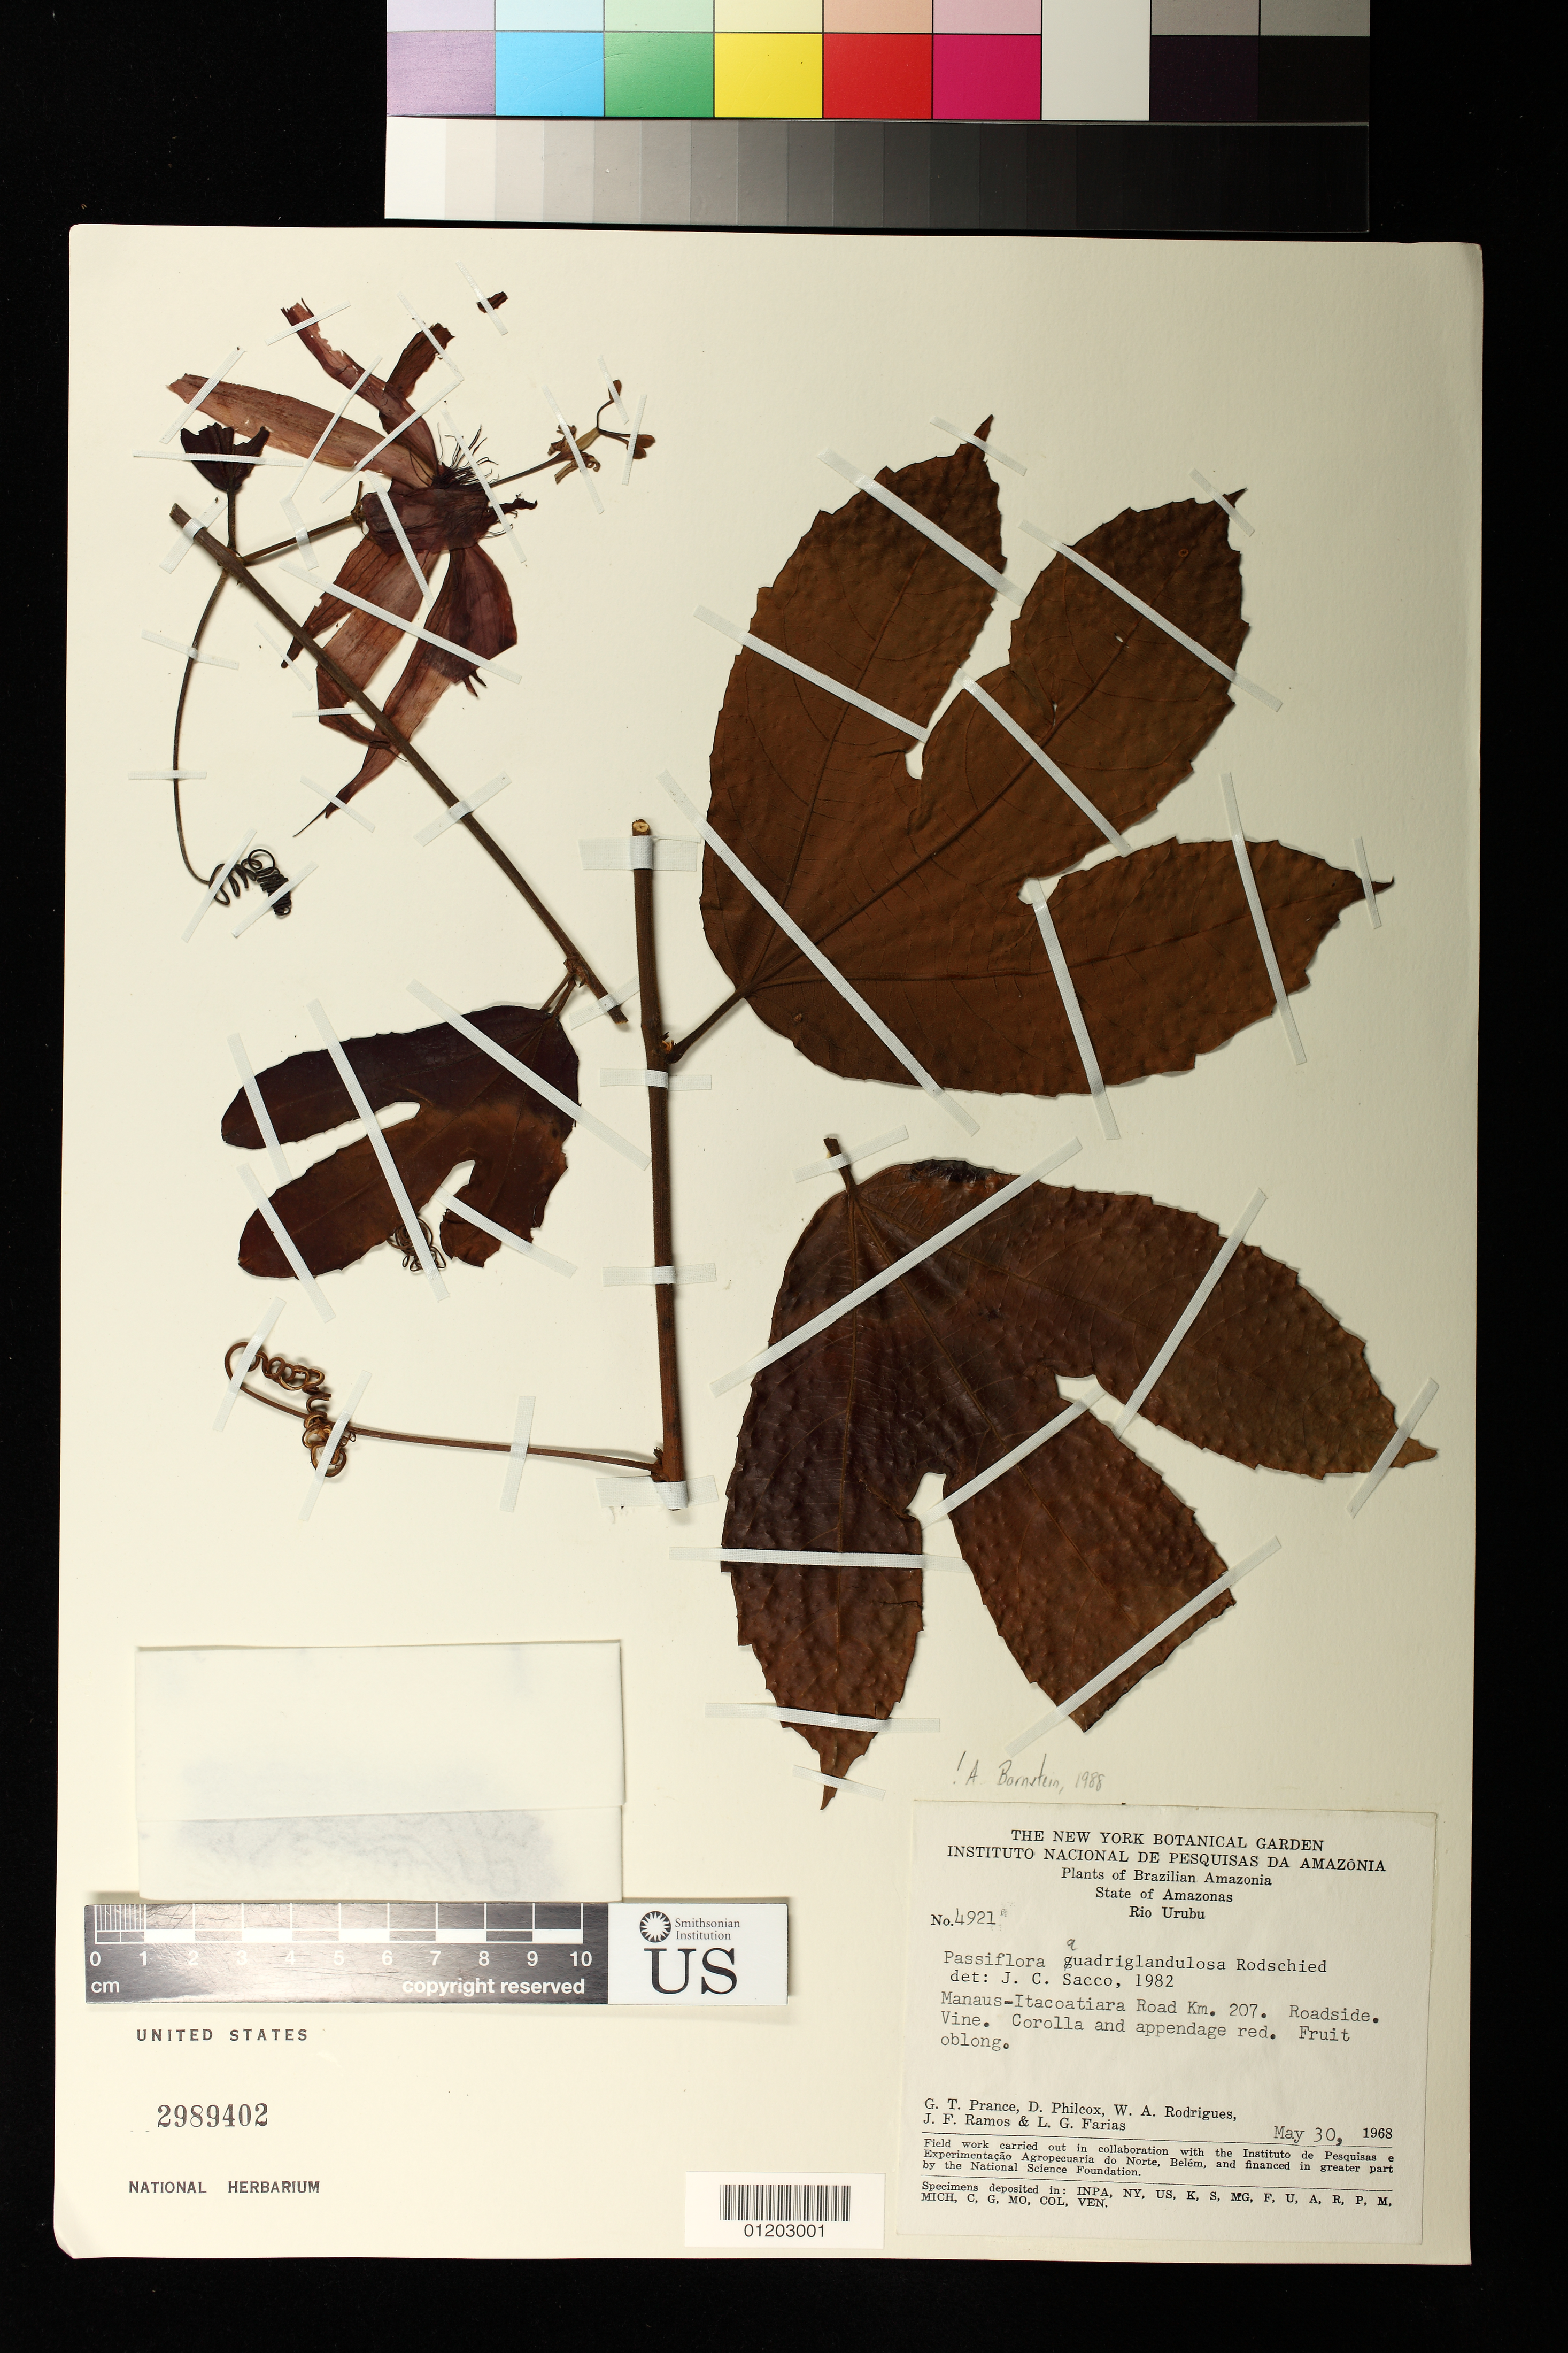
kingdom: Plantae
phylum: Tracheophyta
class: Magnoliopsida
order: Malpighiales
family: Passifloraceae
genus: Passiflora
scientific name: Passiflora quadriglandulosa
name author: Rodschied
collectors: G. T. Prance, D. Philcox, W. A. Rodrigues, J. F. Ramos & L. G. Farias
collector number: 4921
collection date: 1968-05-30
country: Brazil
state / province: Amazonas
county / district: Rio Urubu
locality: Manaus-Itacoatiara Road Km. 207. Roadside.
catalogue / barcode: US 2989402